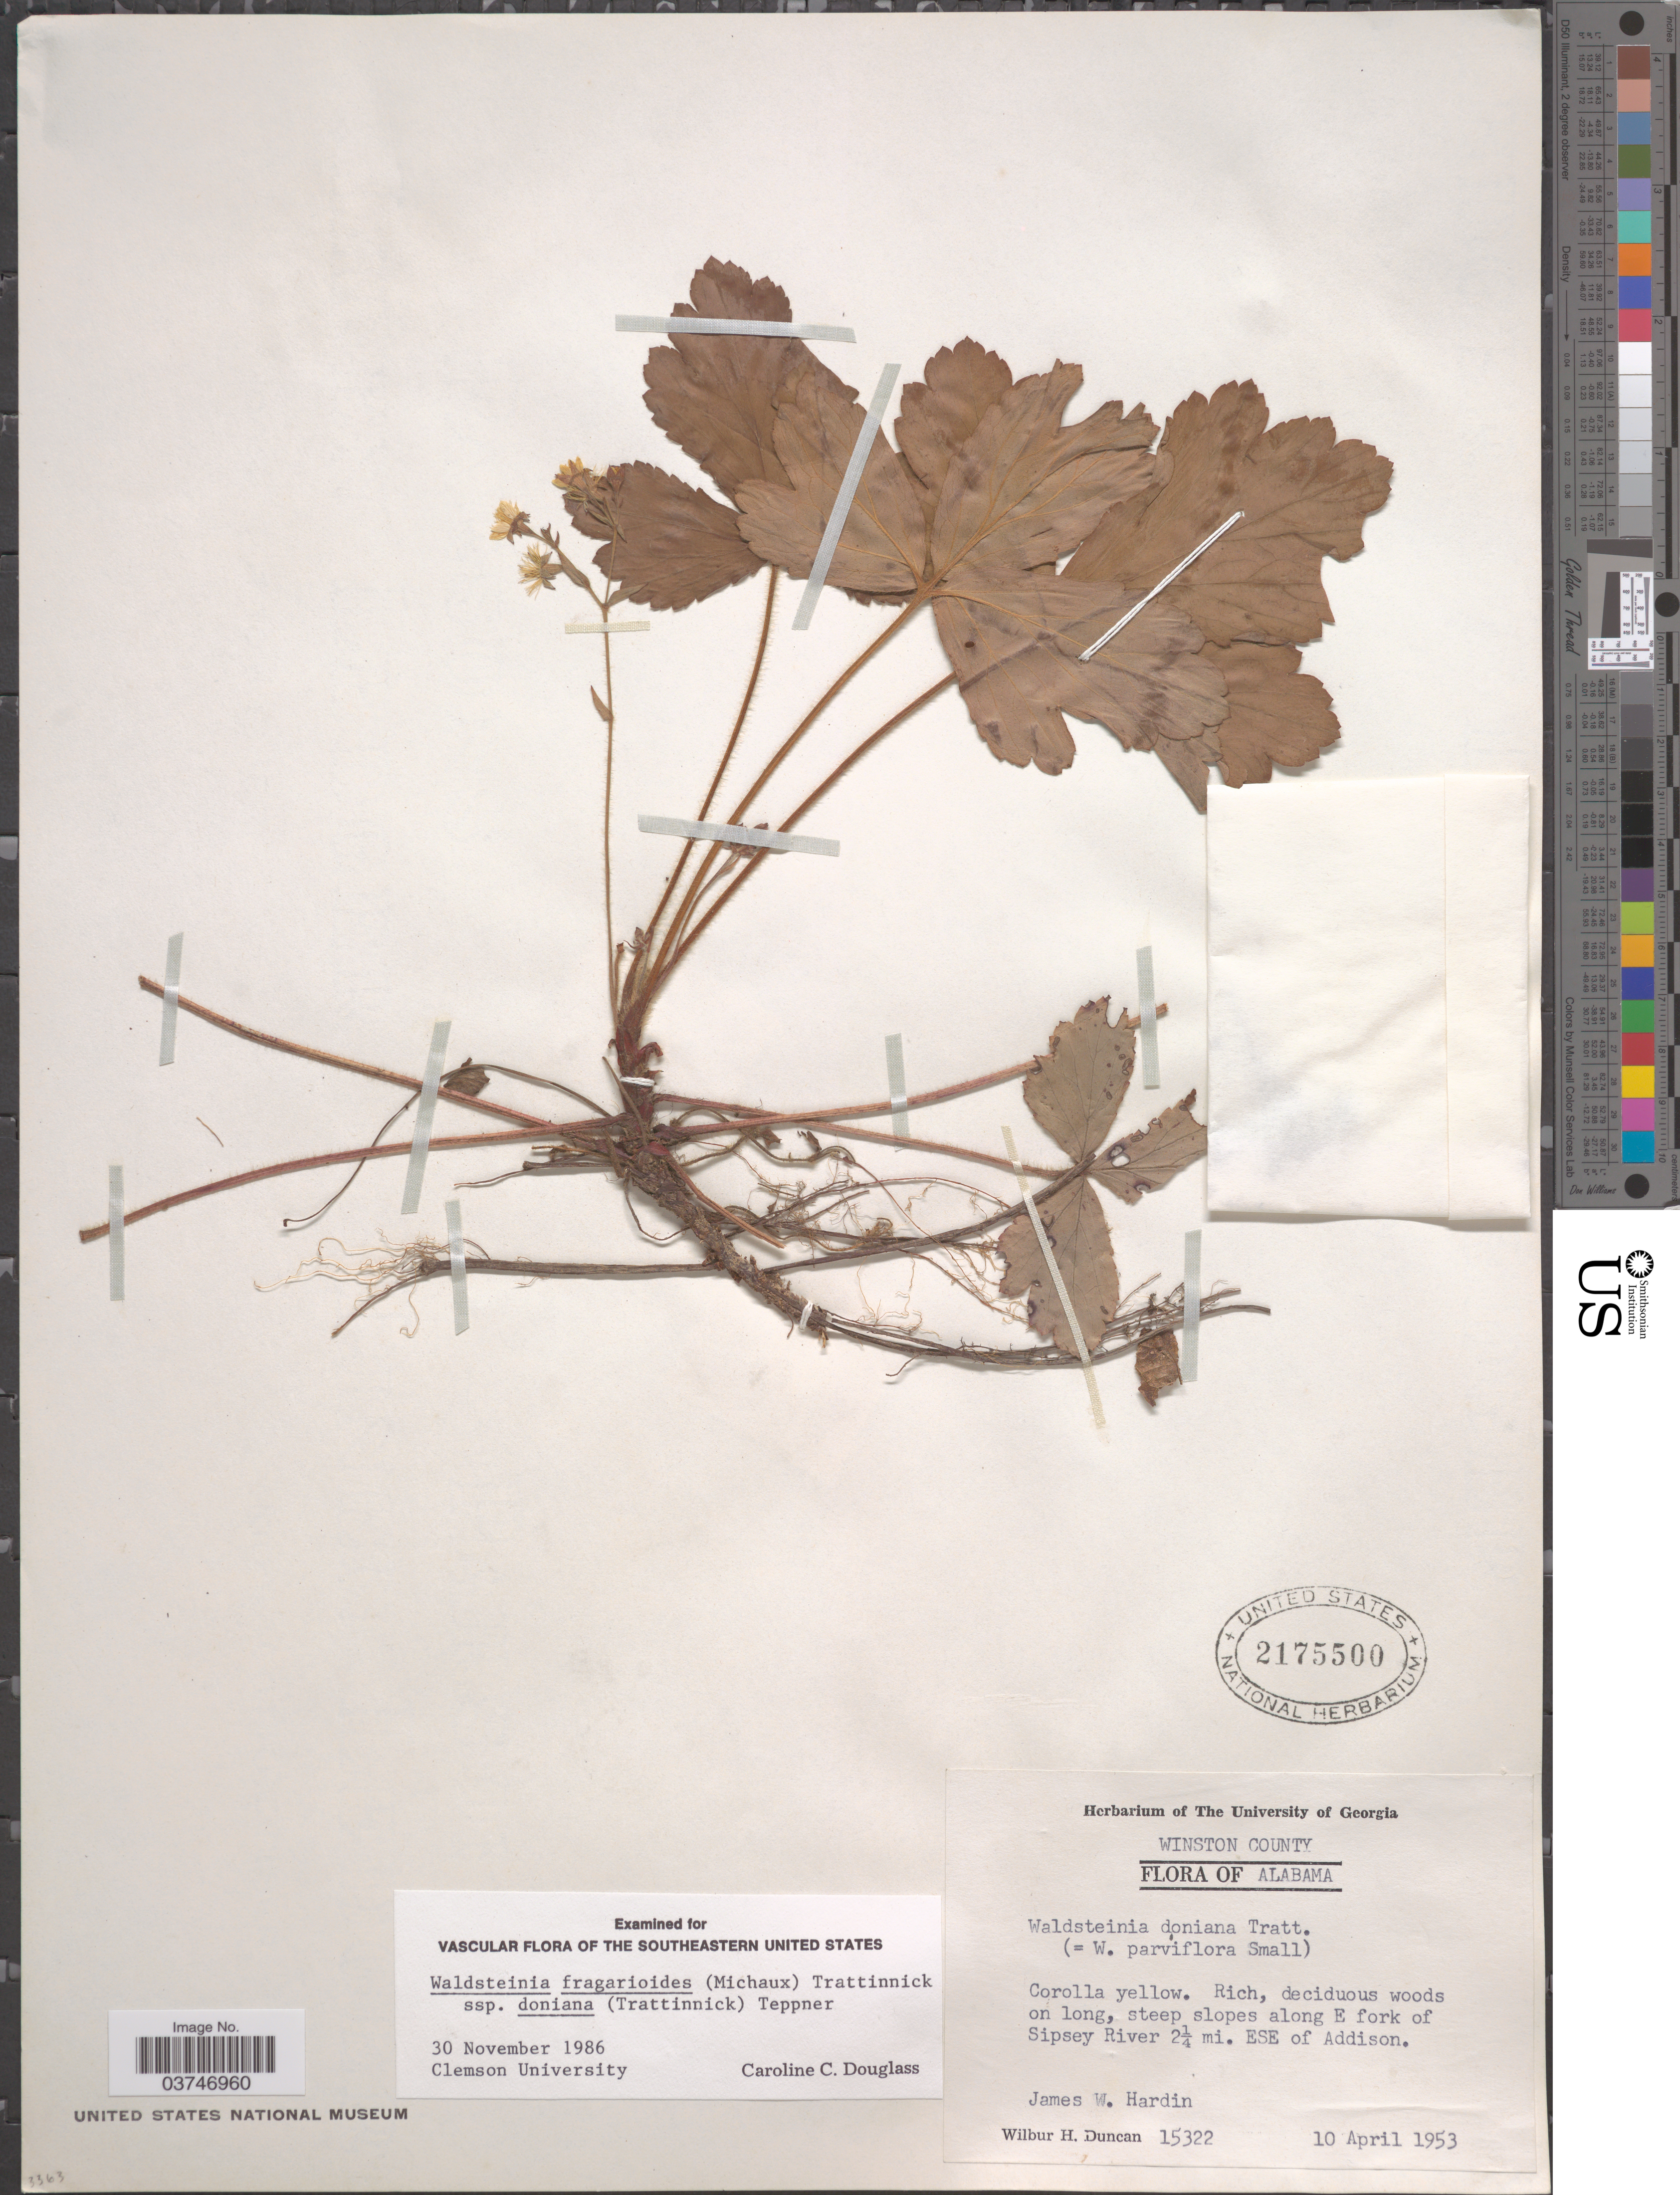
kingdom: Plantae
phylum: Tracheophyta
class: Magnoliopsida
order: Rosales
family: Rosaceae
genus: Waldsteinia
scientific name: Waldsteinia fragarioides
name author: (Michx.) Tratt.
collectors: J. Hardin & W. H. Duncan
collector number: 15322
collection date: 1953-04-10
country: United States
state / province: Alabama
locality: Winston County. Steep slopes along E fork of Sipsey River 2¼ mi. ESE of Addison.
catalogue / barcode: US 2175500